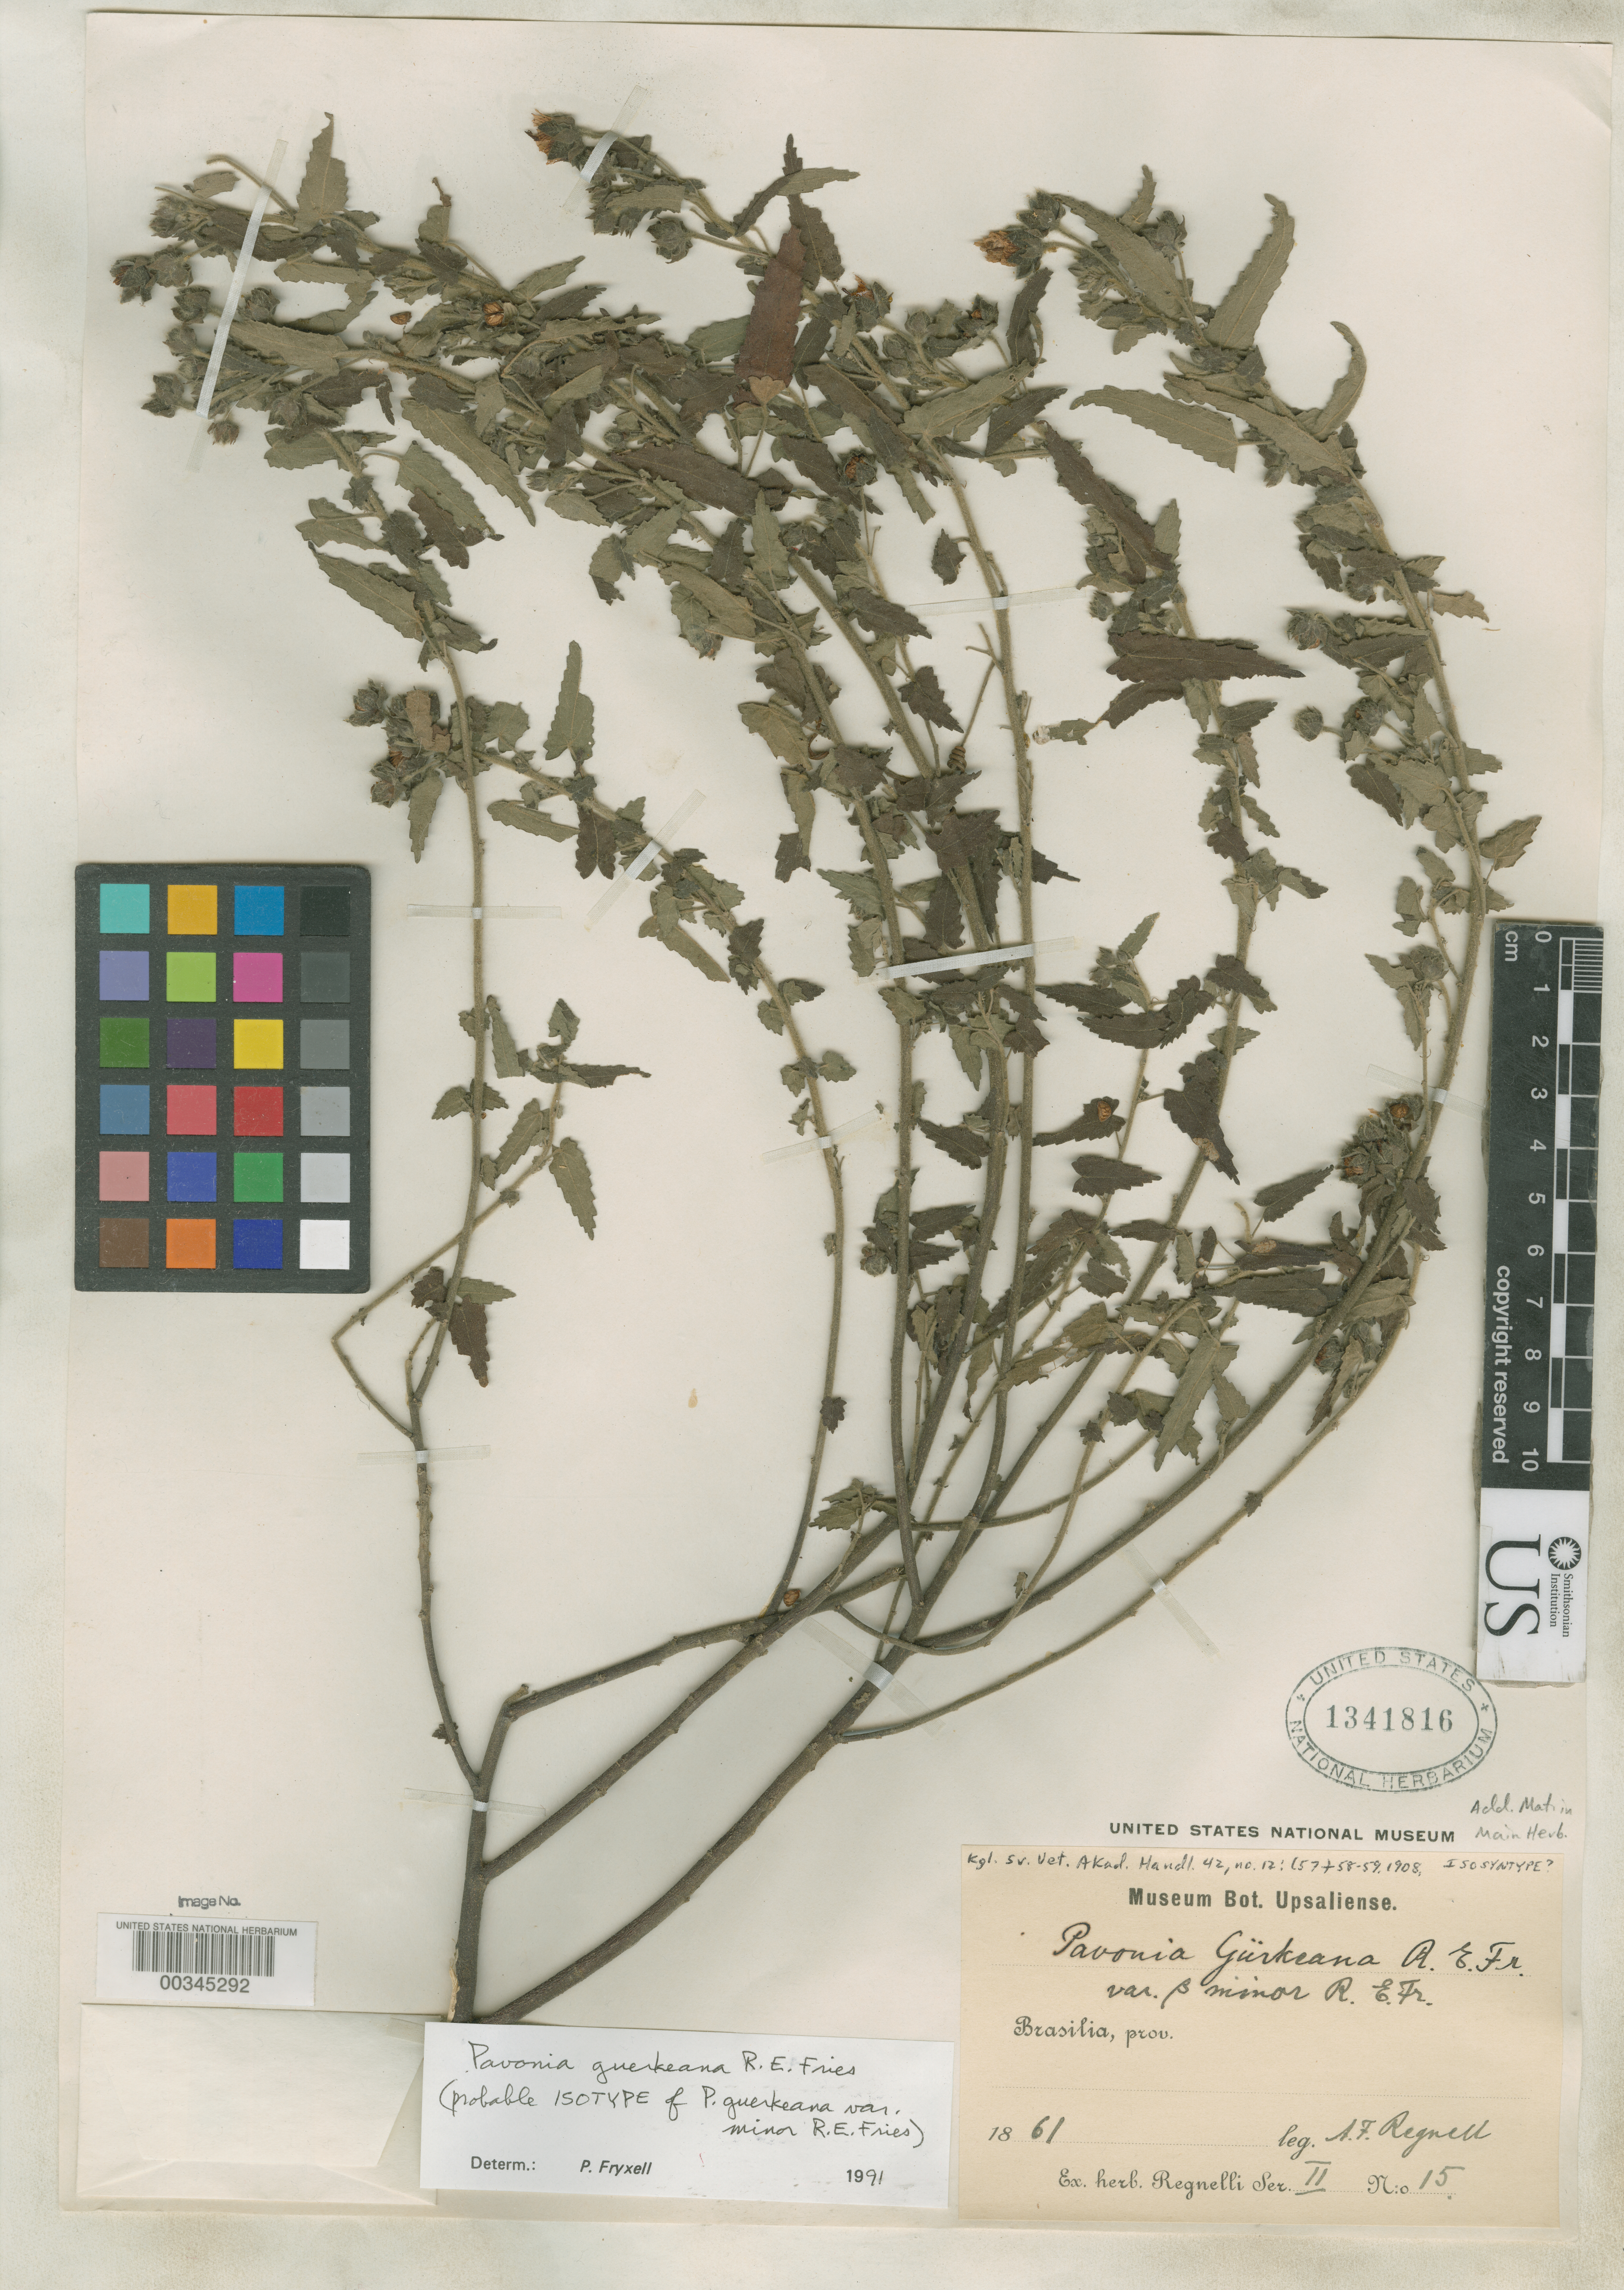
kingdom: Plantae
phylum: Tracheophyta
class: Magnoliopsida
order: Malvales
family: Malvaceae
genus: Pavonia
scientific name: Pavonia guerkeana var. minor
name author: R.E. Fr.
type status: Possible Isosyntype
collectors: A. F. Regnell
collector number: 15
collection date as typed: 1861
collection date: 1861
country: Brazil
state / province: Minas Gerais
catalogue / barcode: US 1341816